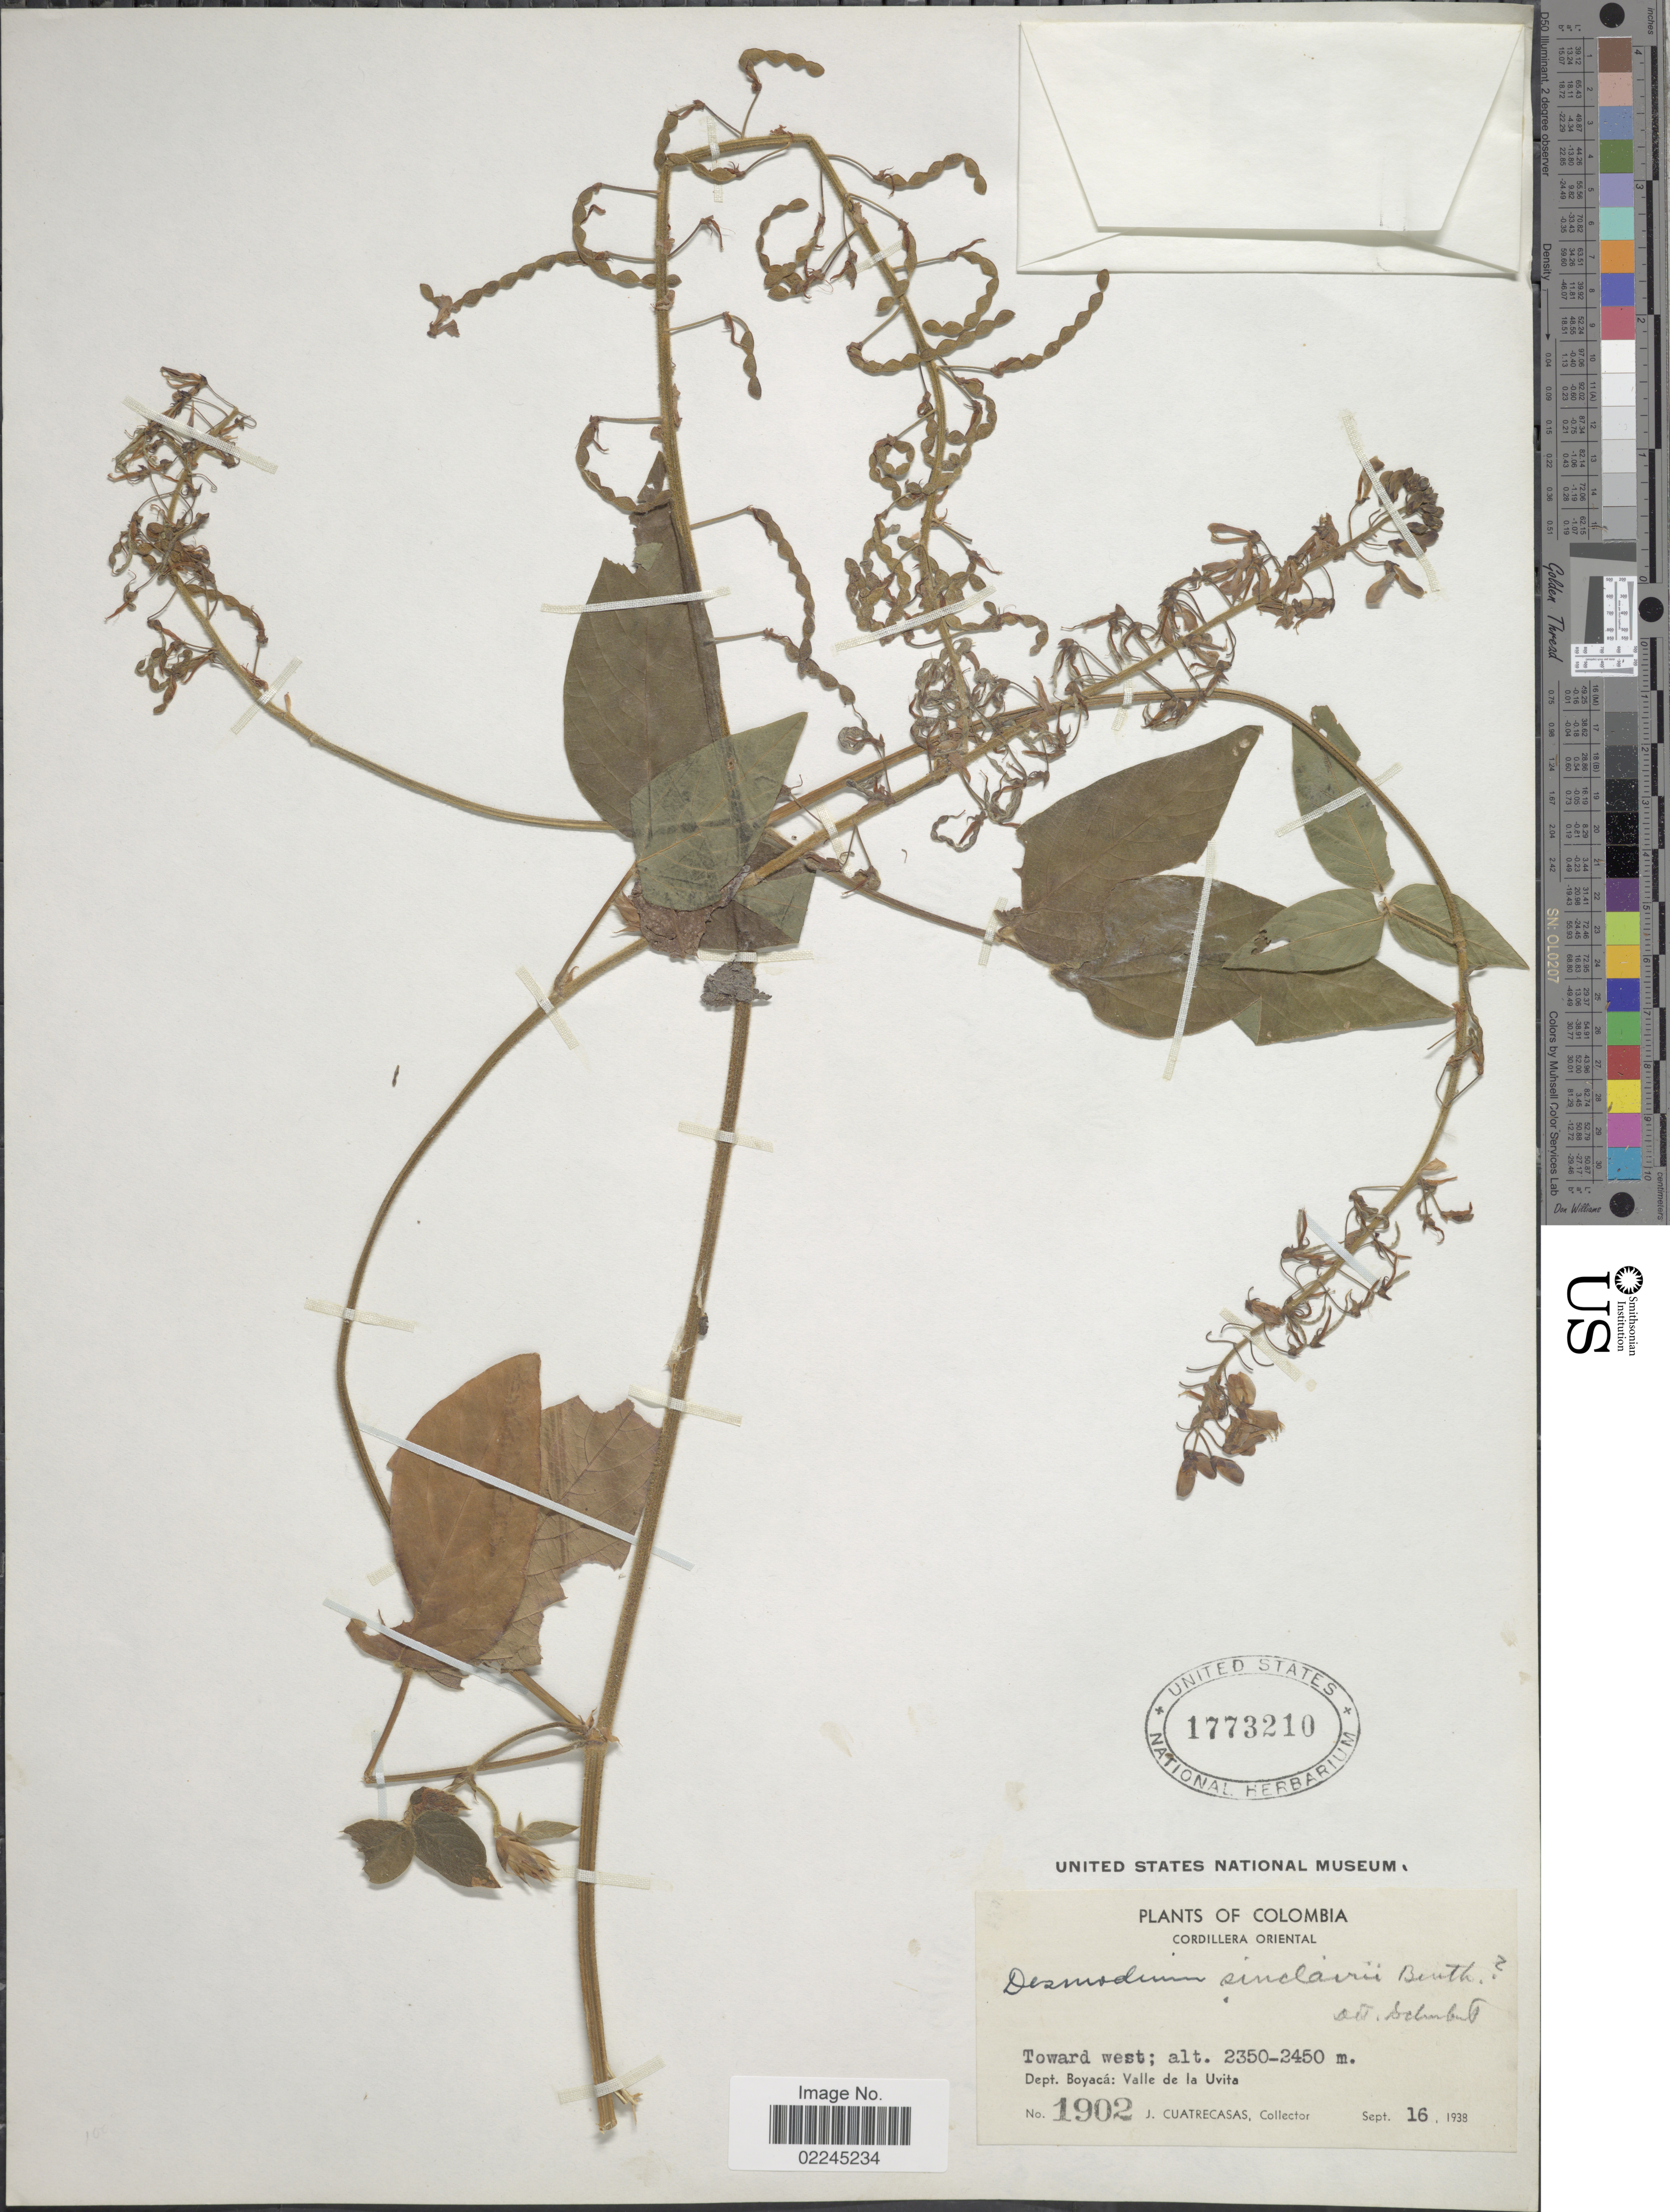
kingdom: Plantae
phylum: Tracheophyta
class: Magnoliopsida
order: Fabales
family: Fabaceae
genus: Desmodium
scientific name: Desmodium intortum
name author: (Mill.) Urb.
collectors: J. Cuatrecasas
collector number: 1902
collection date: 1938-09-16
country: Colombia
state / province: Boyacá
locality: Cordillera Oriental. Dept. Boyaca: Valle de la Uvita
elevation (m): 2350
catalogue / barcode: US 1773210